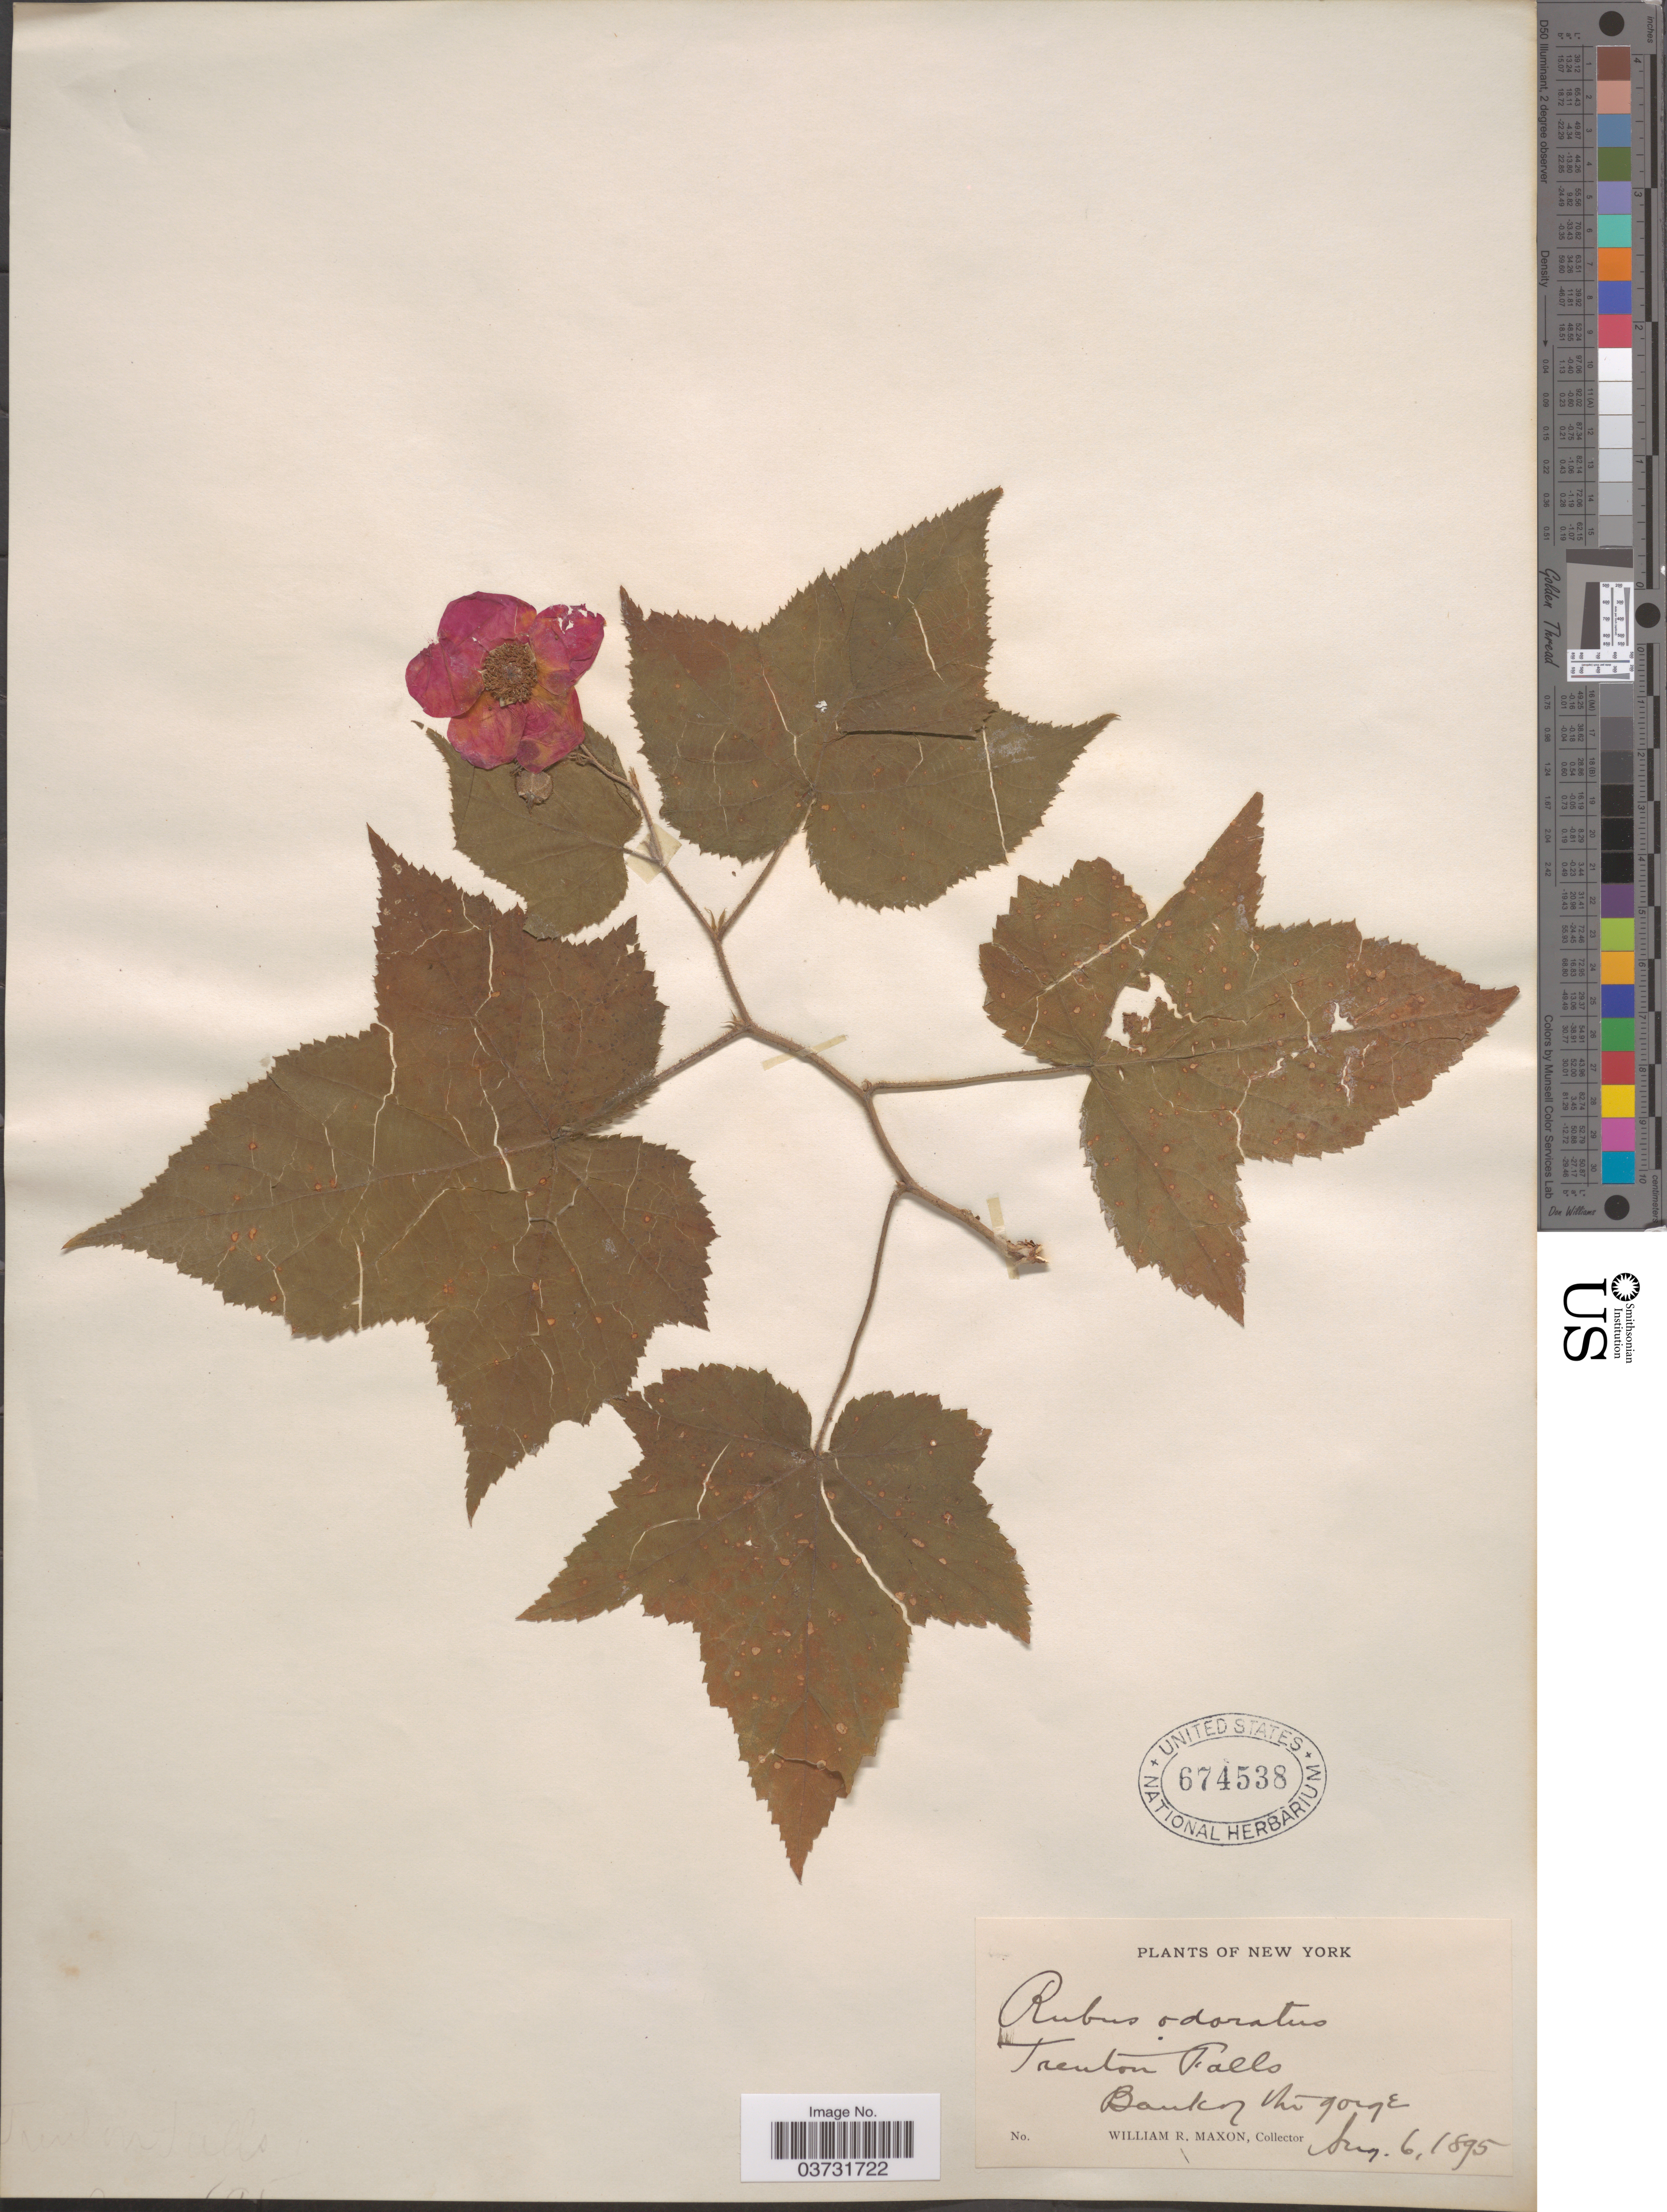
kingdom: Plantae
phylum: Tracheophyta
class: Magnoliopsida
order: Rosales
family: Rosaceae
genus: Rubus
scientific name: Rubus odoratus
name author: L.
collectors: W. R. Maxon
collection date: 1895-08-06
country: United States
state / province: New York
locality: Trenton Falls, Banks of the gorge.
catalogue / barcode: US 674538